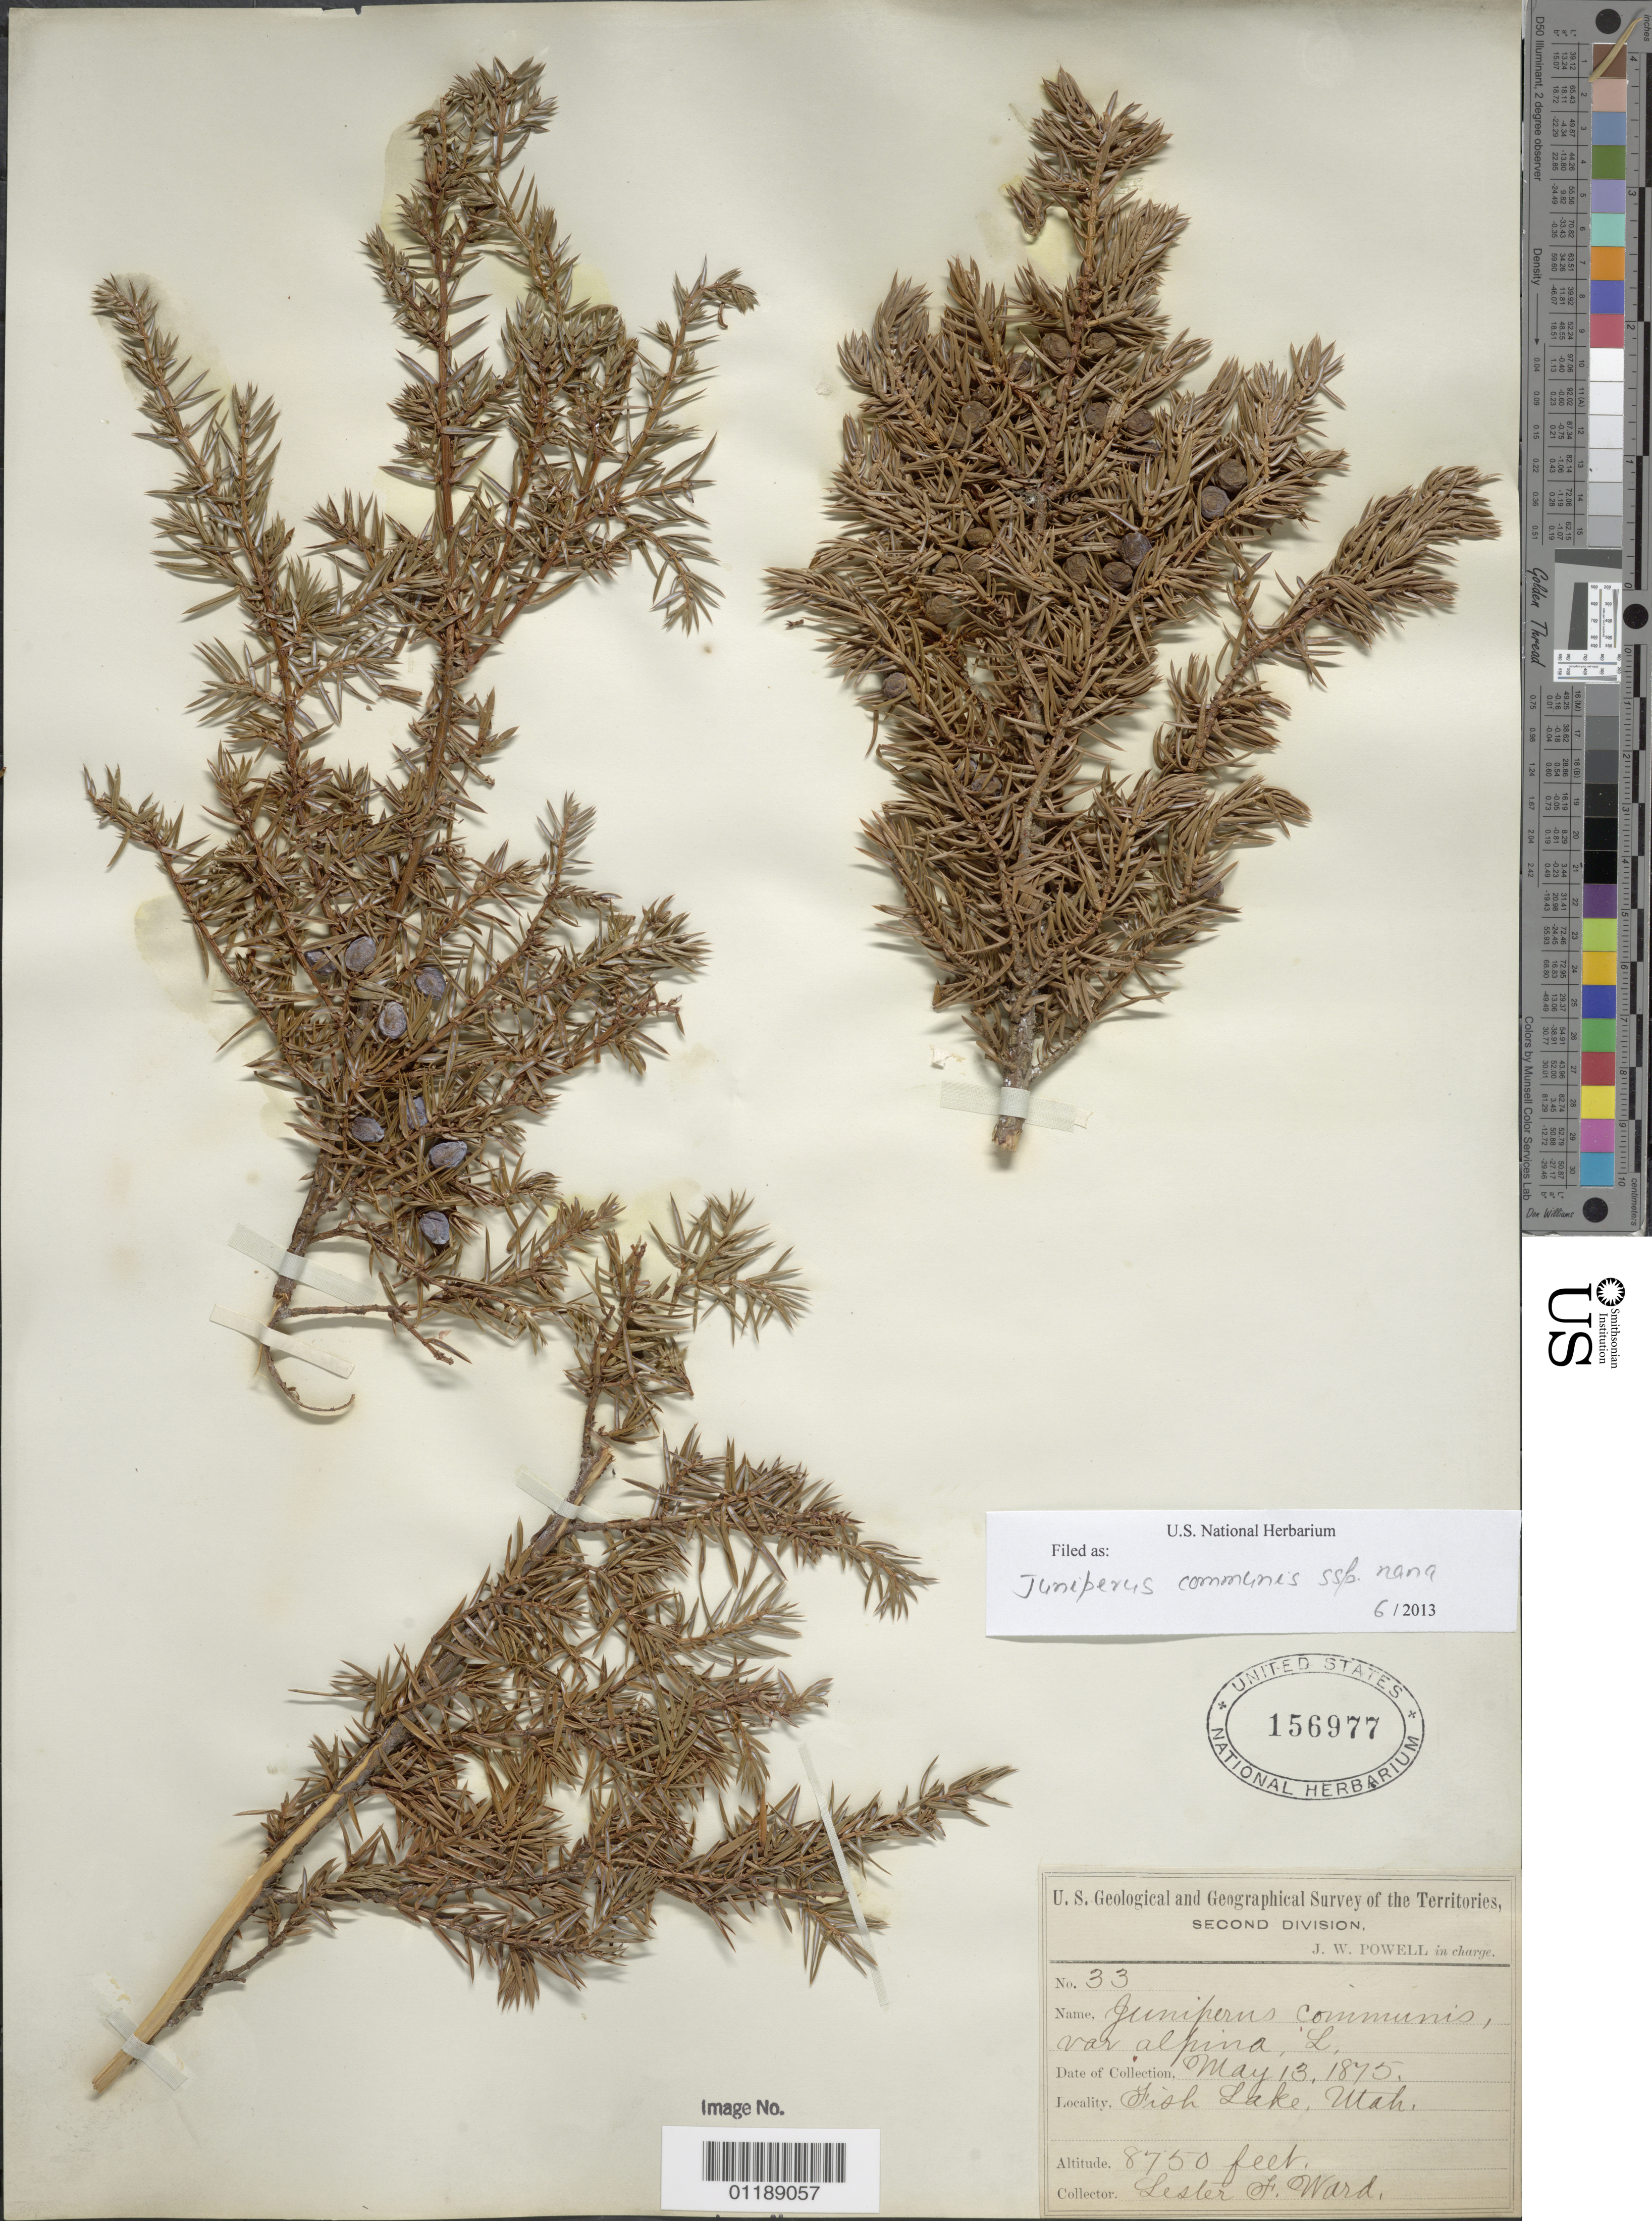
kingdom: Plantae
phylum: Tracheophyta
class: Pinopsida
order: Pinales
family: Cupressaceae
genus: Juniperus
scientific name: Juniperus communis subsp. nana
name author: (Willd.) Syme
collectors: L. F. Ward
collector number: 33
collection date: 1875-05-13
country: United States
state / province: Utah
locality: Fish Lake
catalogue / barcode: US 156977